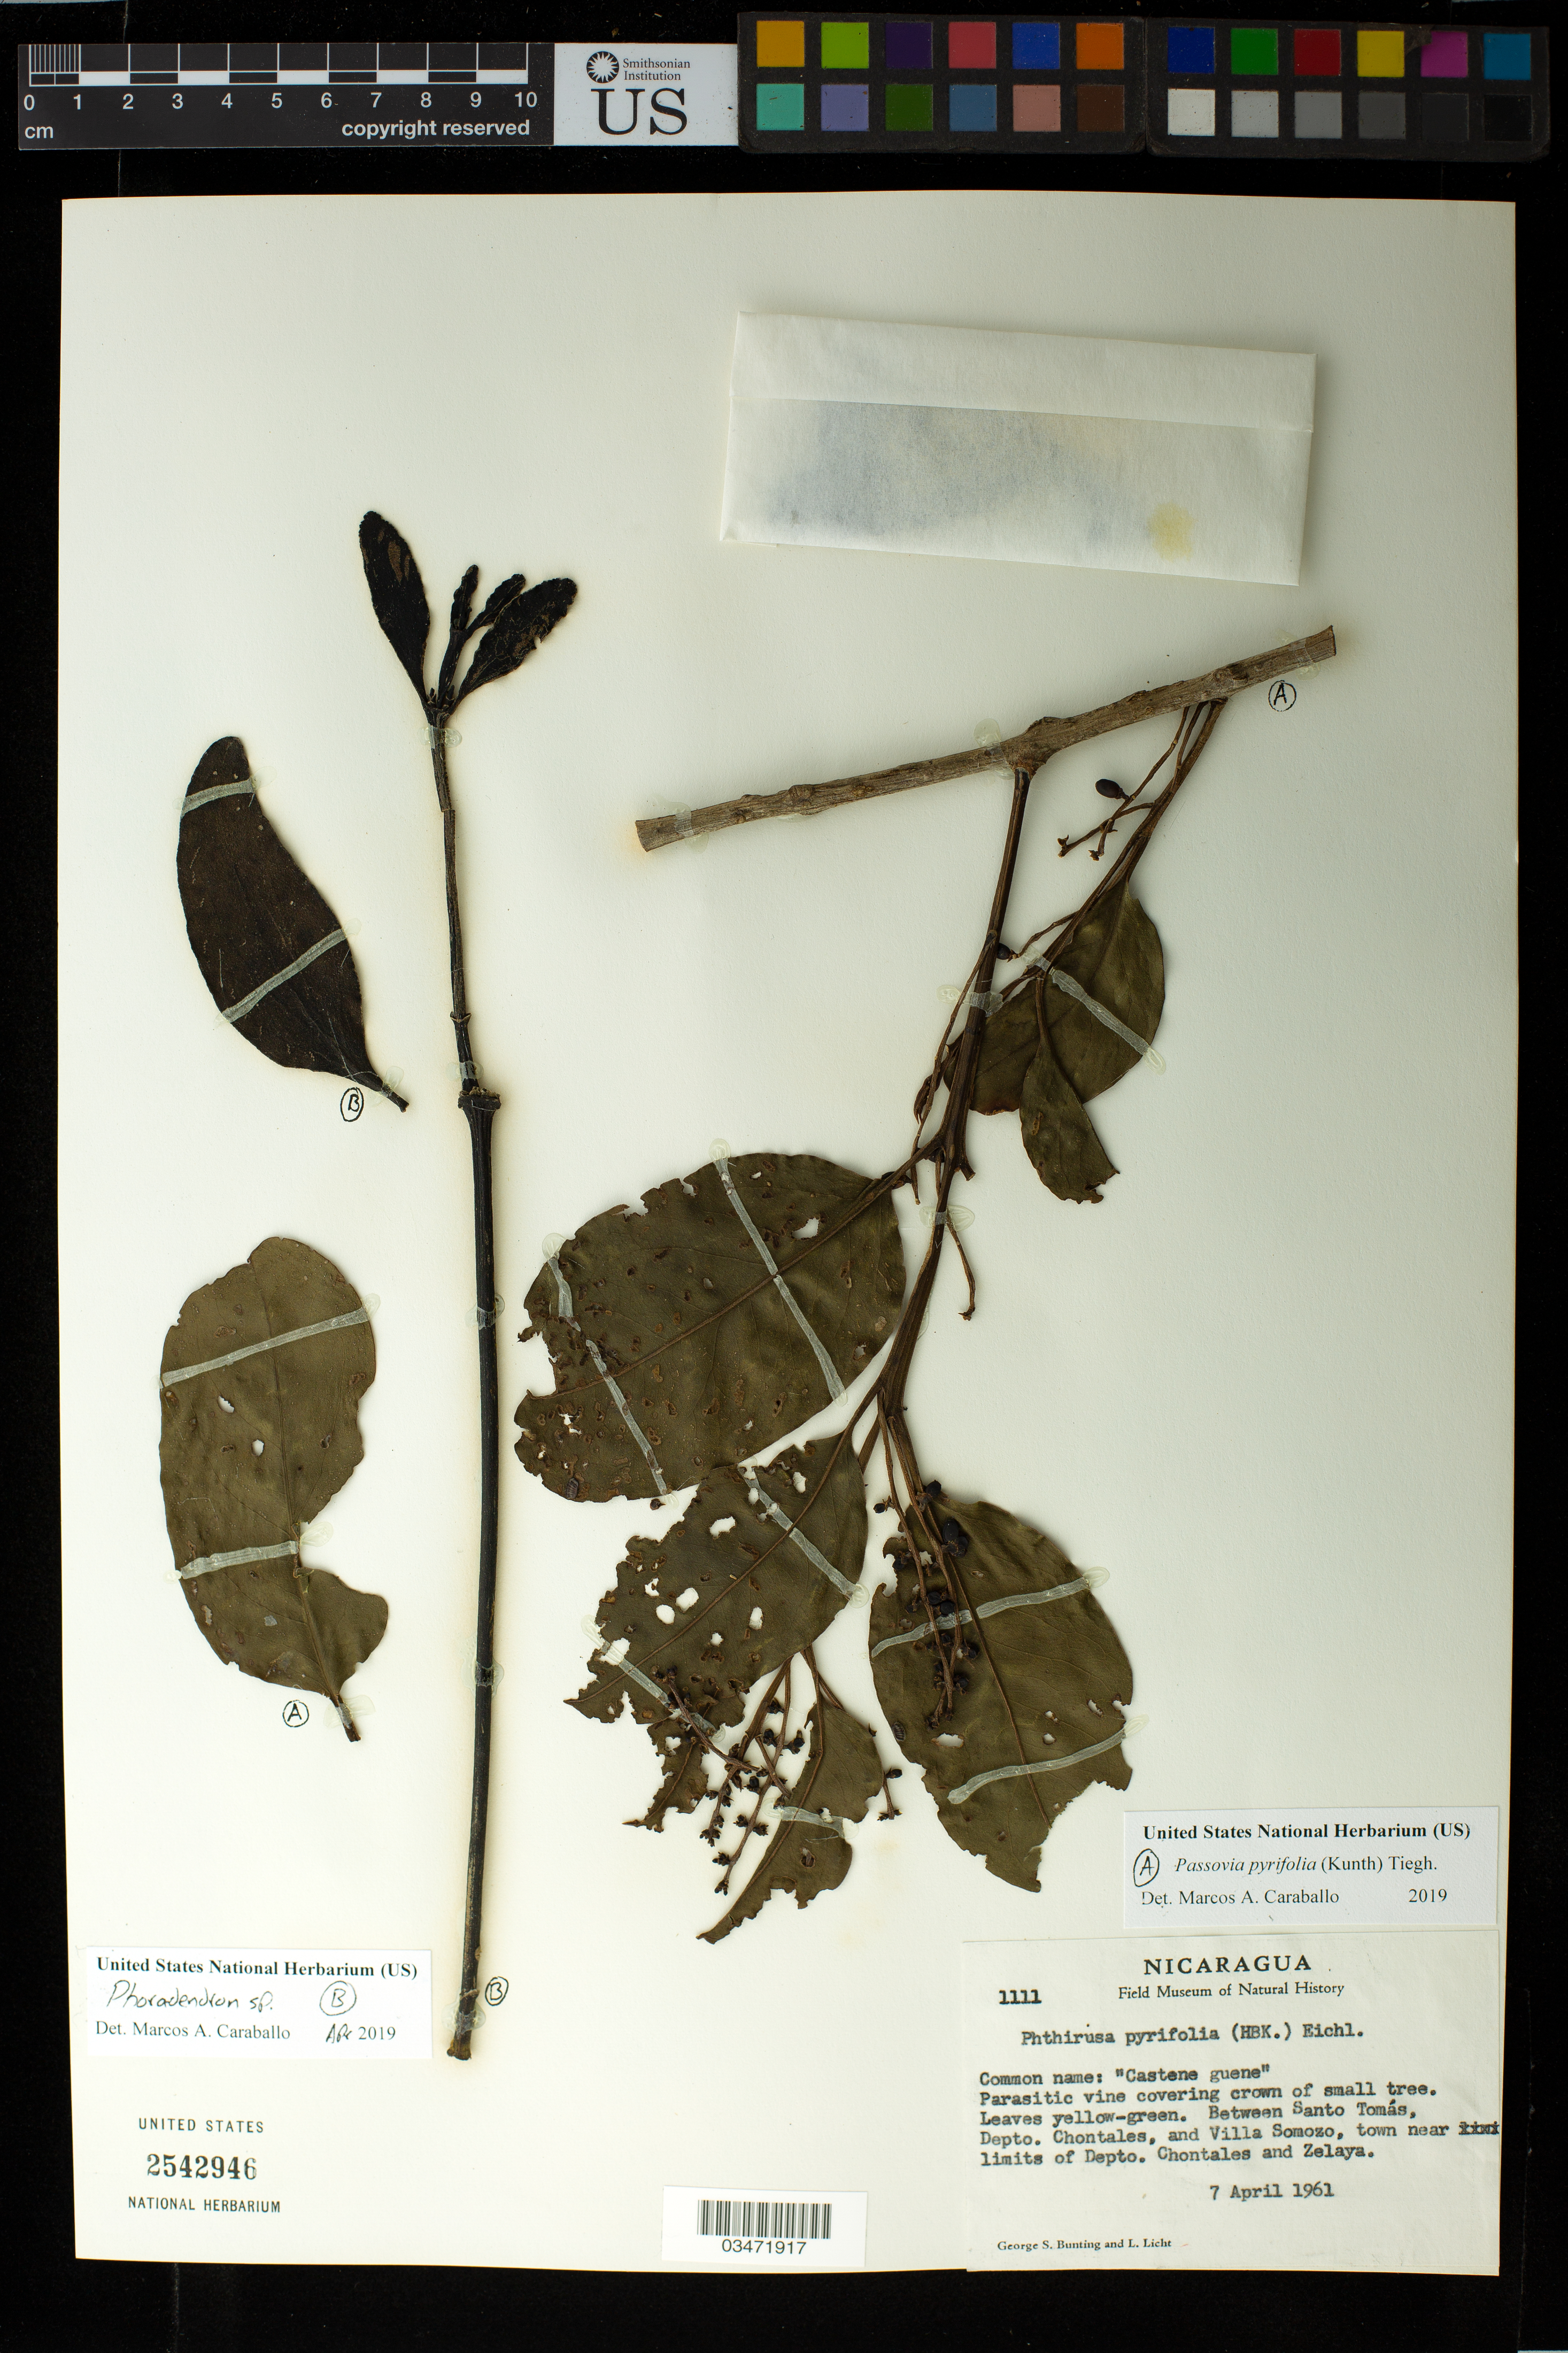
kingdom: Plantae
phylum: Tracheophyta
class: Magnoliopsida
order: Santalales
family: Loranthaceae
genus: Passovia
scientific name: Passovia pyrifolia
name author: (Kunth) Tiegh.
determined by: Caraballo-Ortiz, Marcos A., (MISS), University of Mississippi (UNITED STATES)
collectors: G. S. Bunting & L. Licht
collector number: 1111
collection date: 1961-04-07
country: Nicaragua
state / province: Chontales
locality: Between Santo Tomás and Villa Somozo, town near limits of Depto. Chontales and Zelaya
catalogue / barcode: US 2542946